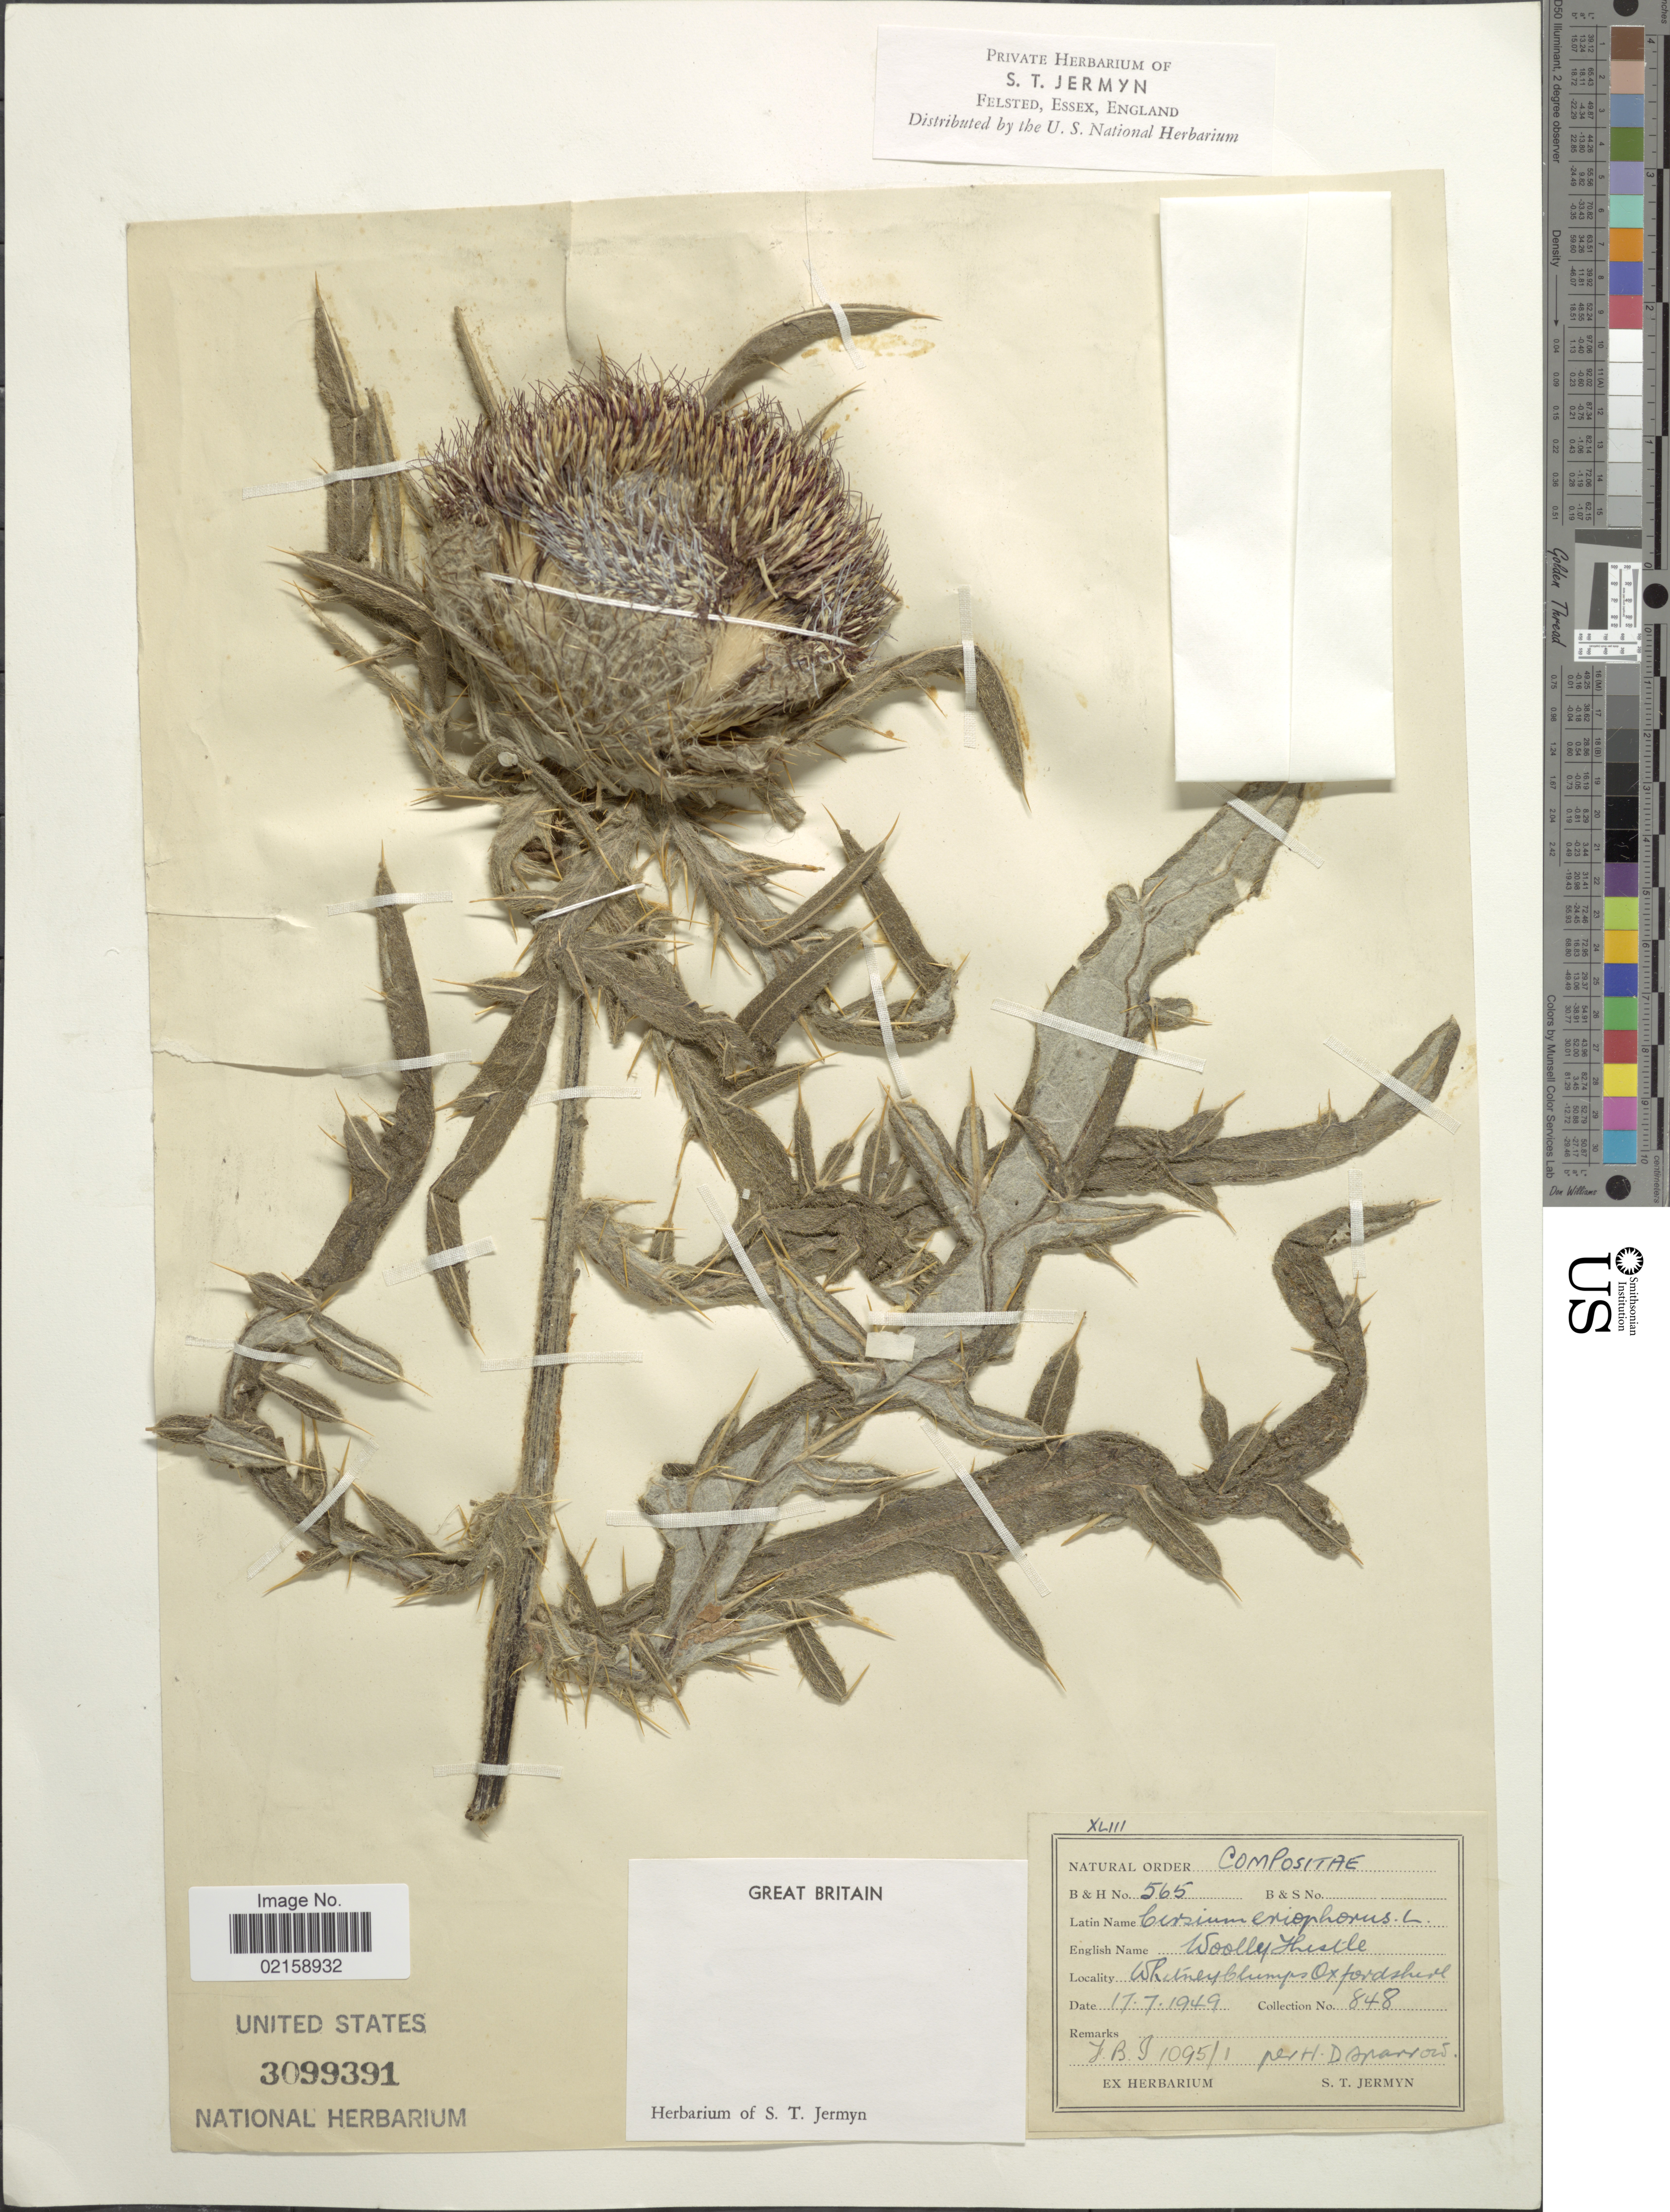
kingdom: Plantae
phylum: Tracheophyta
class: Magnoliopsida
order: Asterales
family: Asteraceae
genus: Cirsium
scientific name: Cirsium eriophorum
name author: (L.) Scop.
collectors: S. Jermyn (herbarium)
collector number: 848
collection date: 1949-07-17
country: United Kingdom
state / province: England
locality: Whitney Clumps Oxfordshire. Great Britain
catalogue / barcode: US 3099391